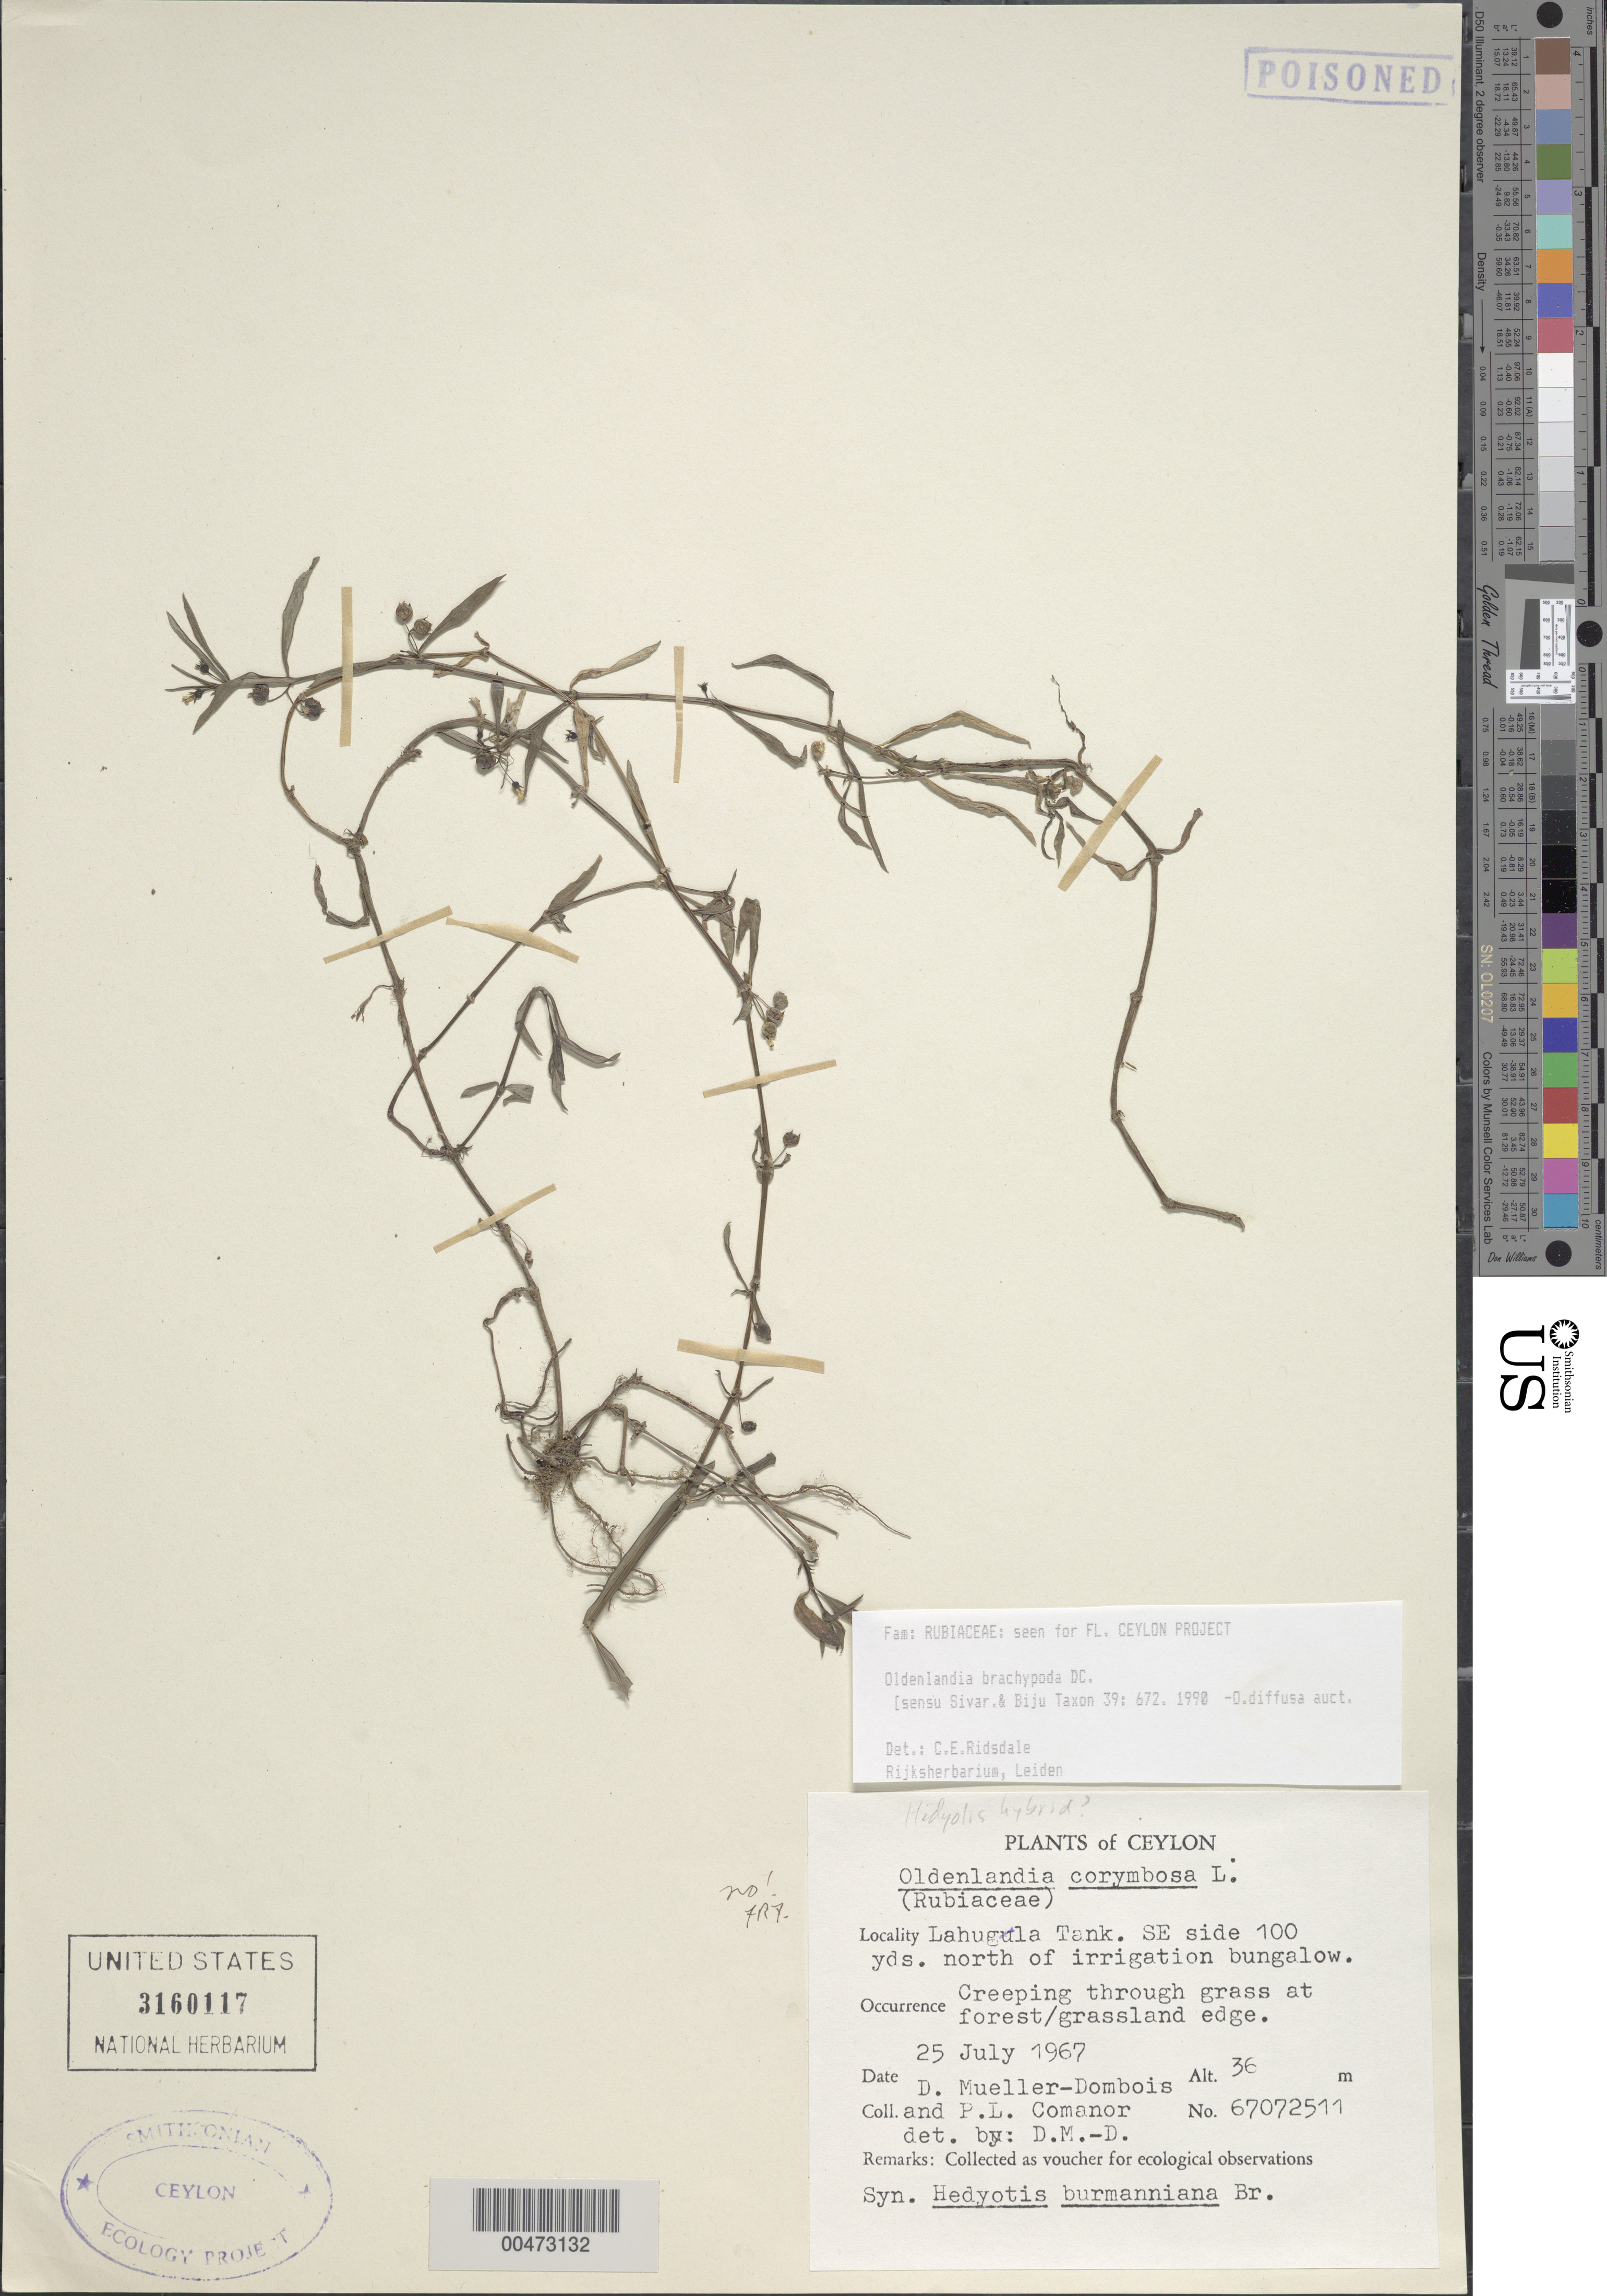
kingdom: Plantae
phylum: Tracheophyta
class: Magnoliopsida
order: Gentianales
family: Rubiaceae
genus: Oldenlandia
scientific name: Oldenlandia brachypoda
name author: DC.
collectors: D. Mueller-Dombois & P. Comanor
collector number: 67072511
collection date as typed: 25 Jul 1967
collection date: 1967-07-25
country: Sri Lanka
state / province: Eastern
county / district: Ampara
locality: Lahugula Tank, SE side 100 yds. N of irrigation bungalow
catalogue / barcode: US 3160117